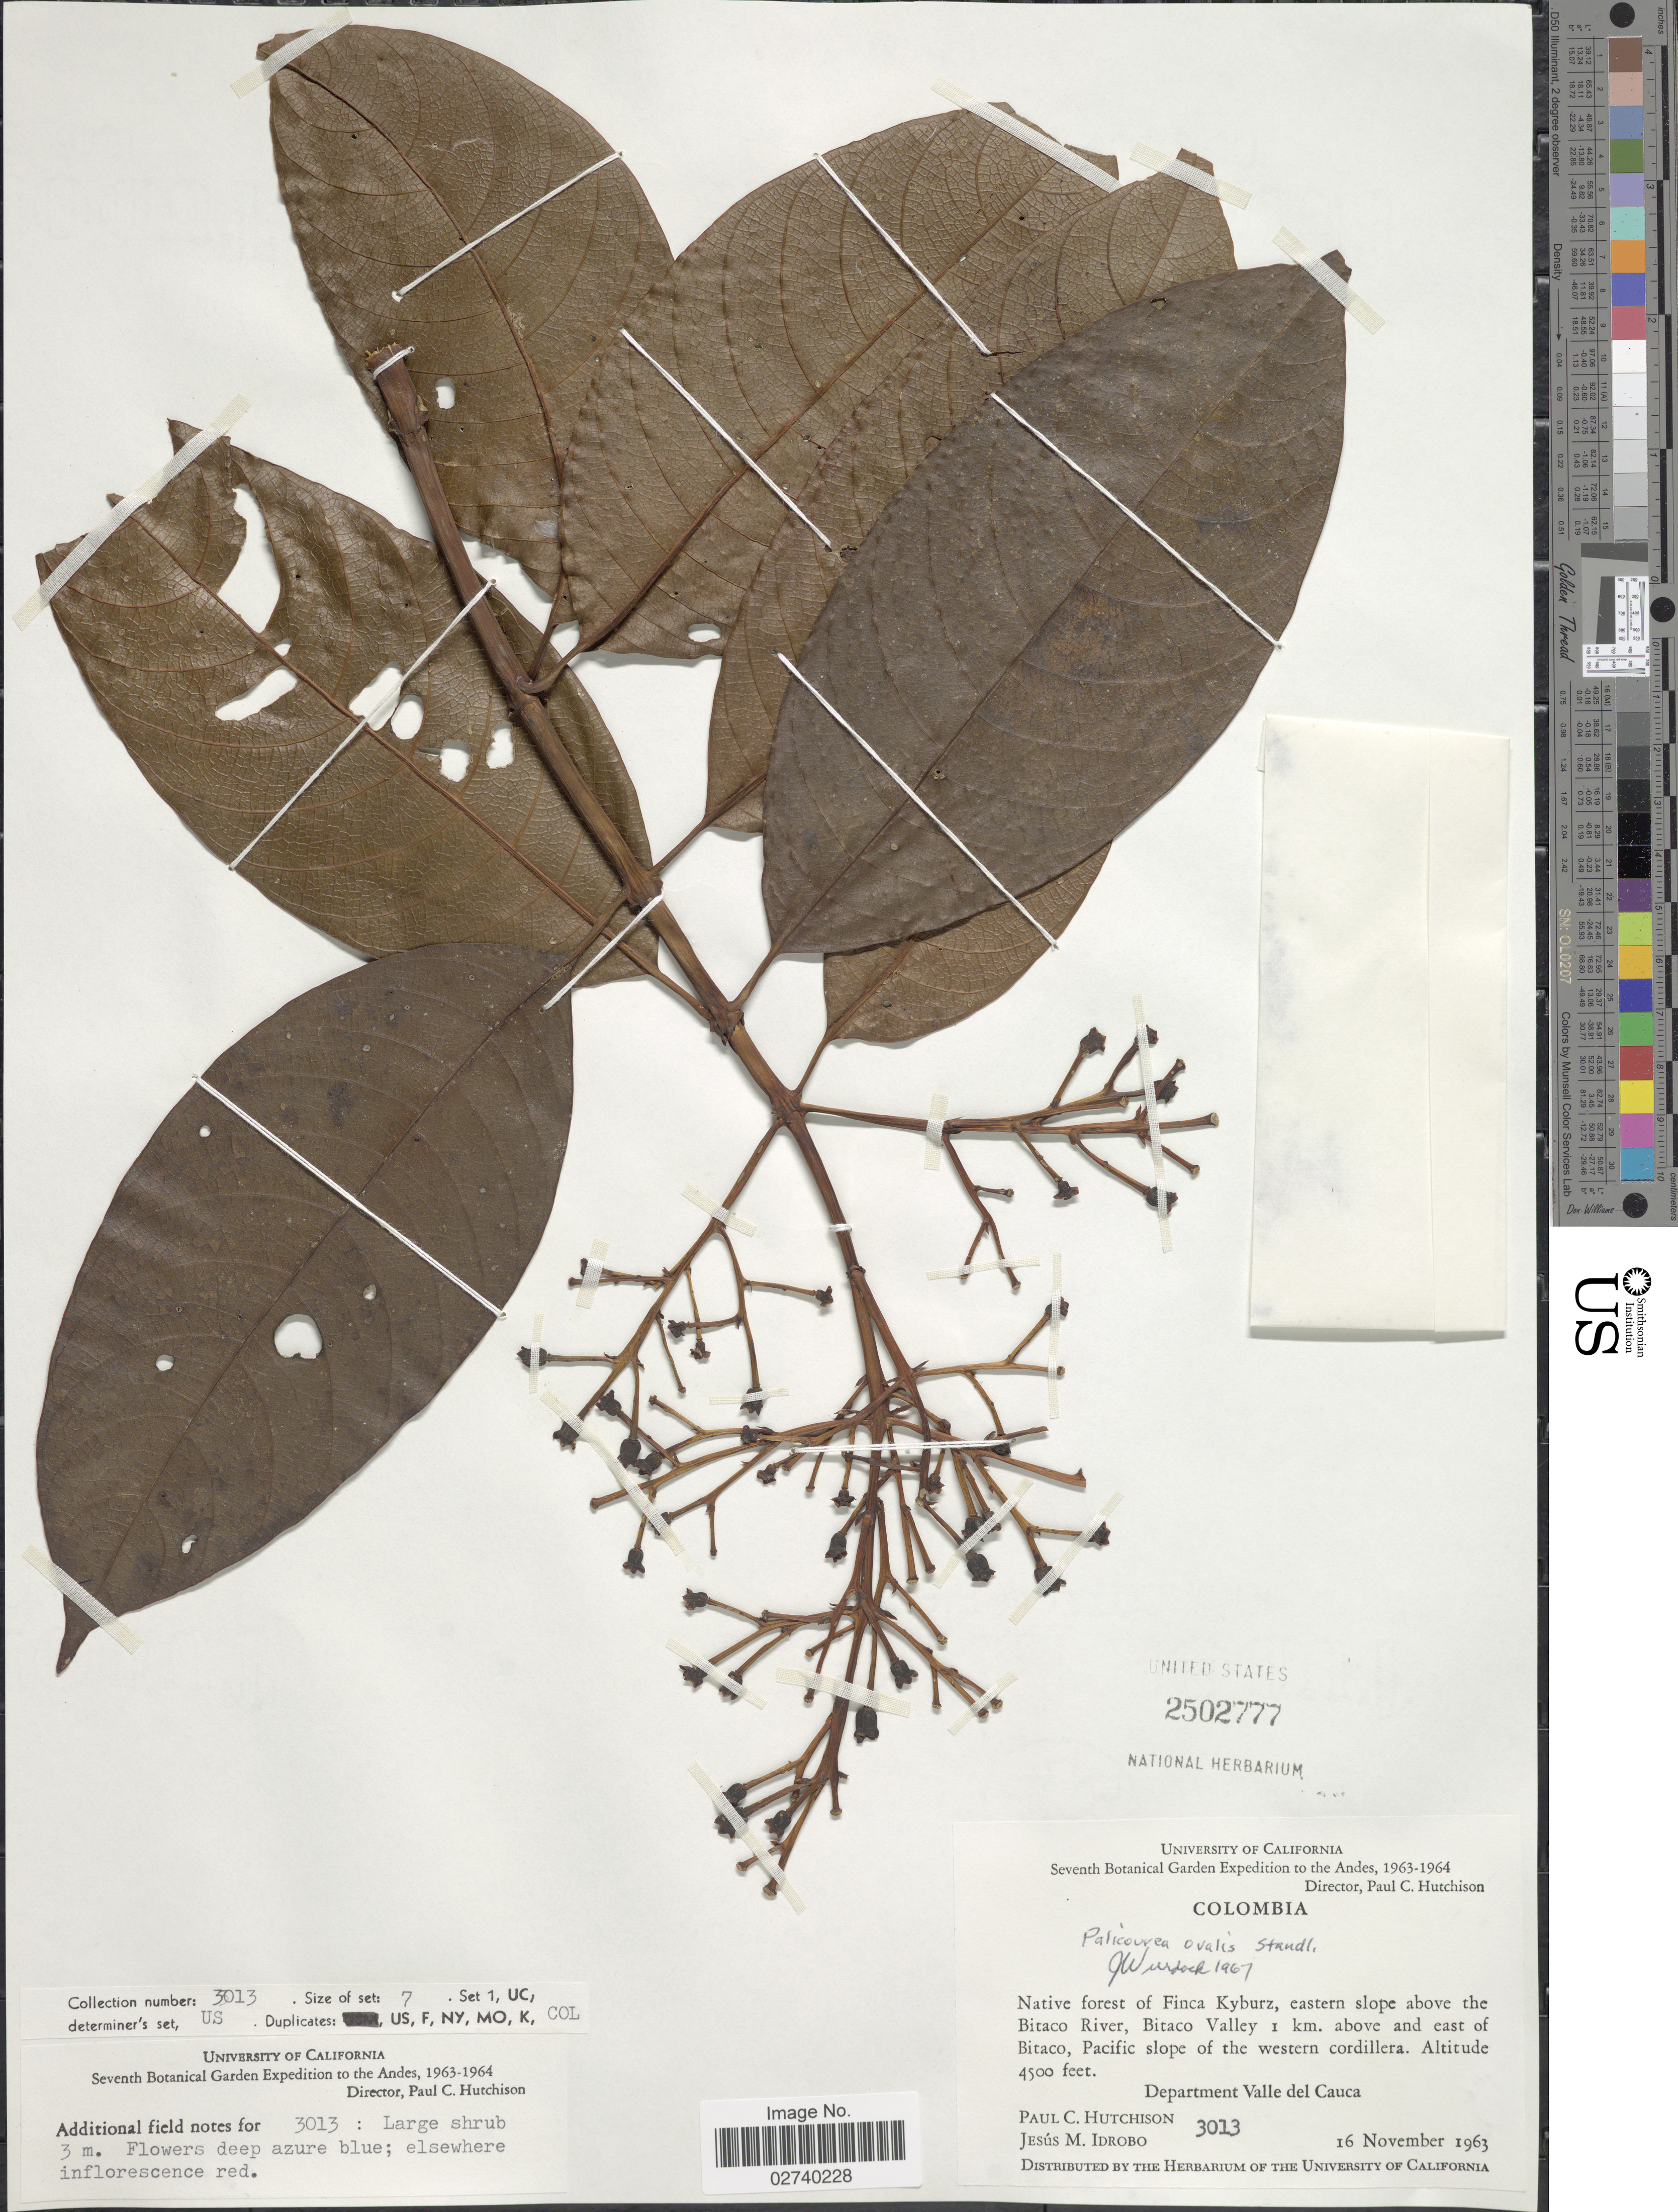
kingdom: Plantae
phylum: Tracheophyta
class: Magnoliopsida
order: Gentianales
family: Rubiaceae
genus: Palicourea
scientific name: Palicourea ovalis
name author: Standl.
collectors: P. C. Hutchison & J. M. Idrobo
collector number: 3013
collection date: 1963-11-16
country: Colombia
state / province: Valle del Cauca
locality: Native forest of Finca Kyburz, eastern slope above the Bitaco River, Bitaco Valley 1 km. above and east of Bitaco, Pacific slope of the western cordillera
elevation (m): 1372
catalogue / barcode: US 2502777